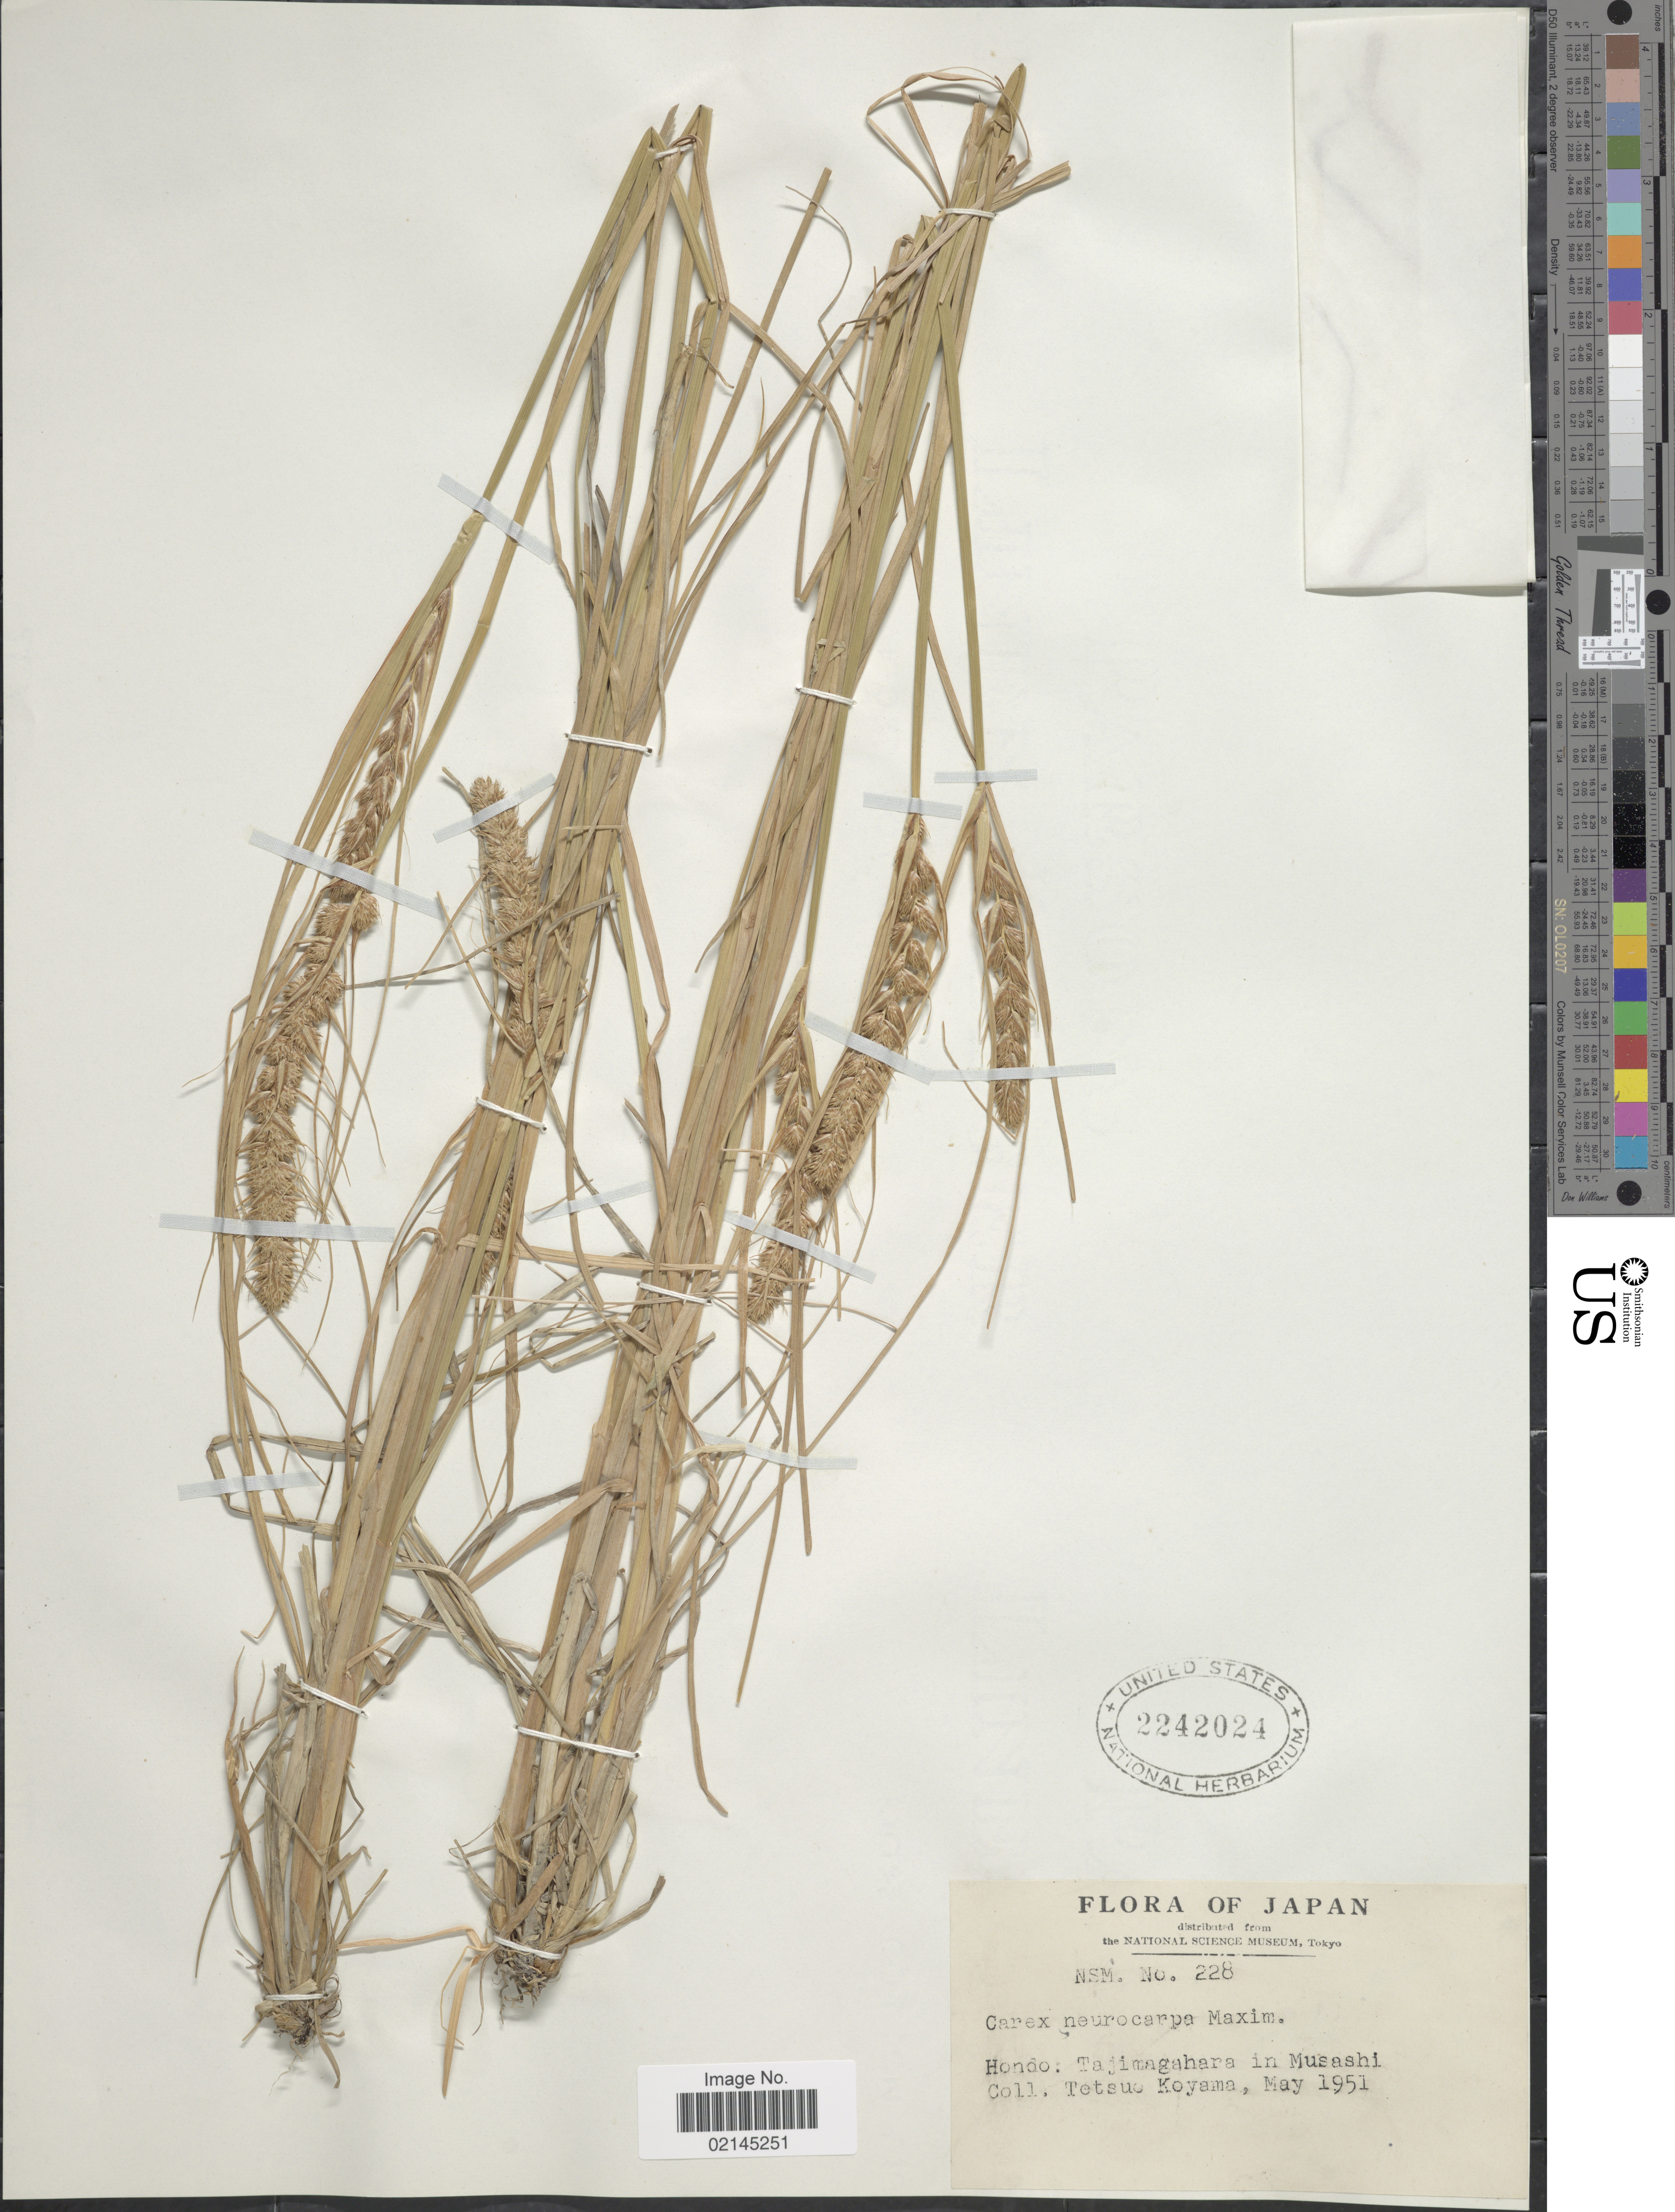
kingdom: Plantae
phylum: Tracheophyta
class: Liliopsida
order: Poales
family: Cyperaceae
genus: Carex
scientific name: Carex neurocarpa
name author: Maxim.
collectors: T. Koyama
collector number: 228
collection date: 1951-05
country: Japan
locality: Hondo: Tajimagahara in Musashi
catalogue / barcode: US 2242024